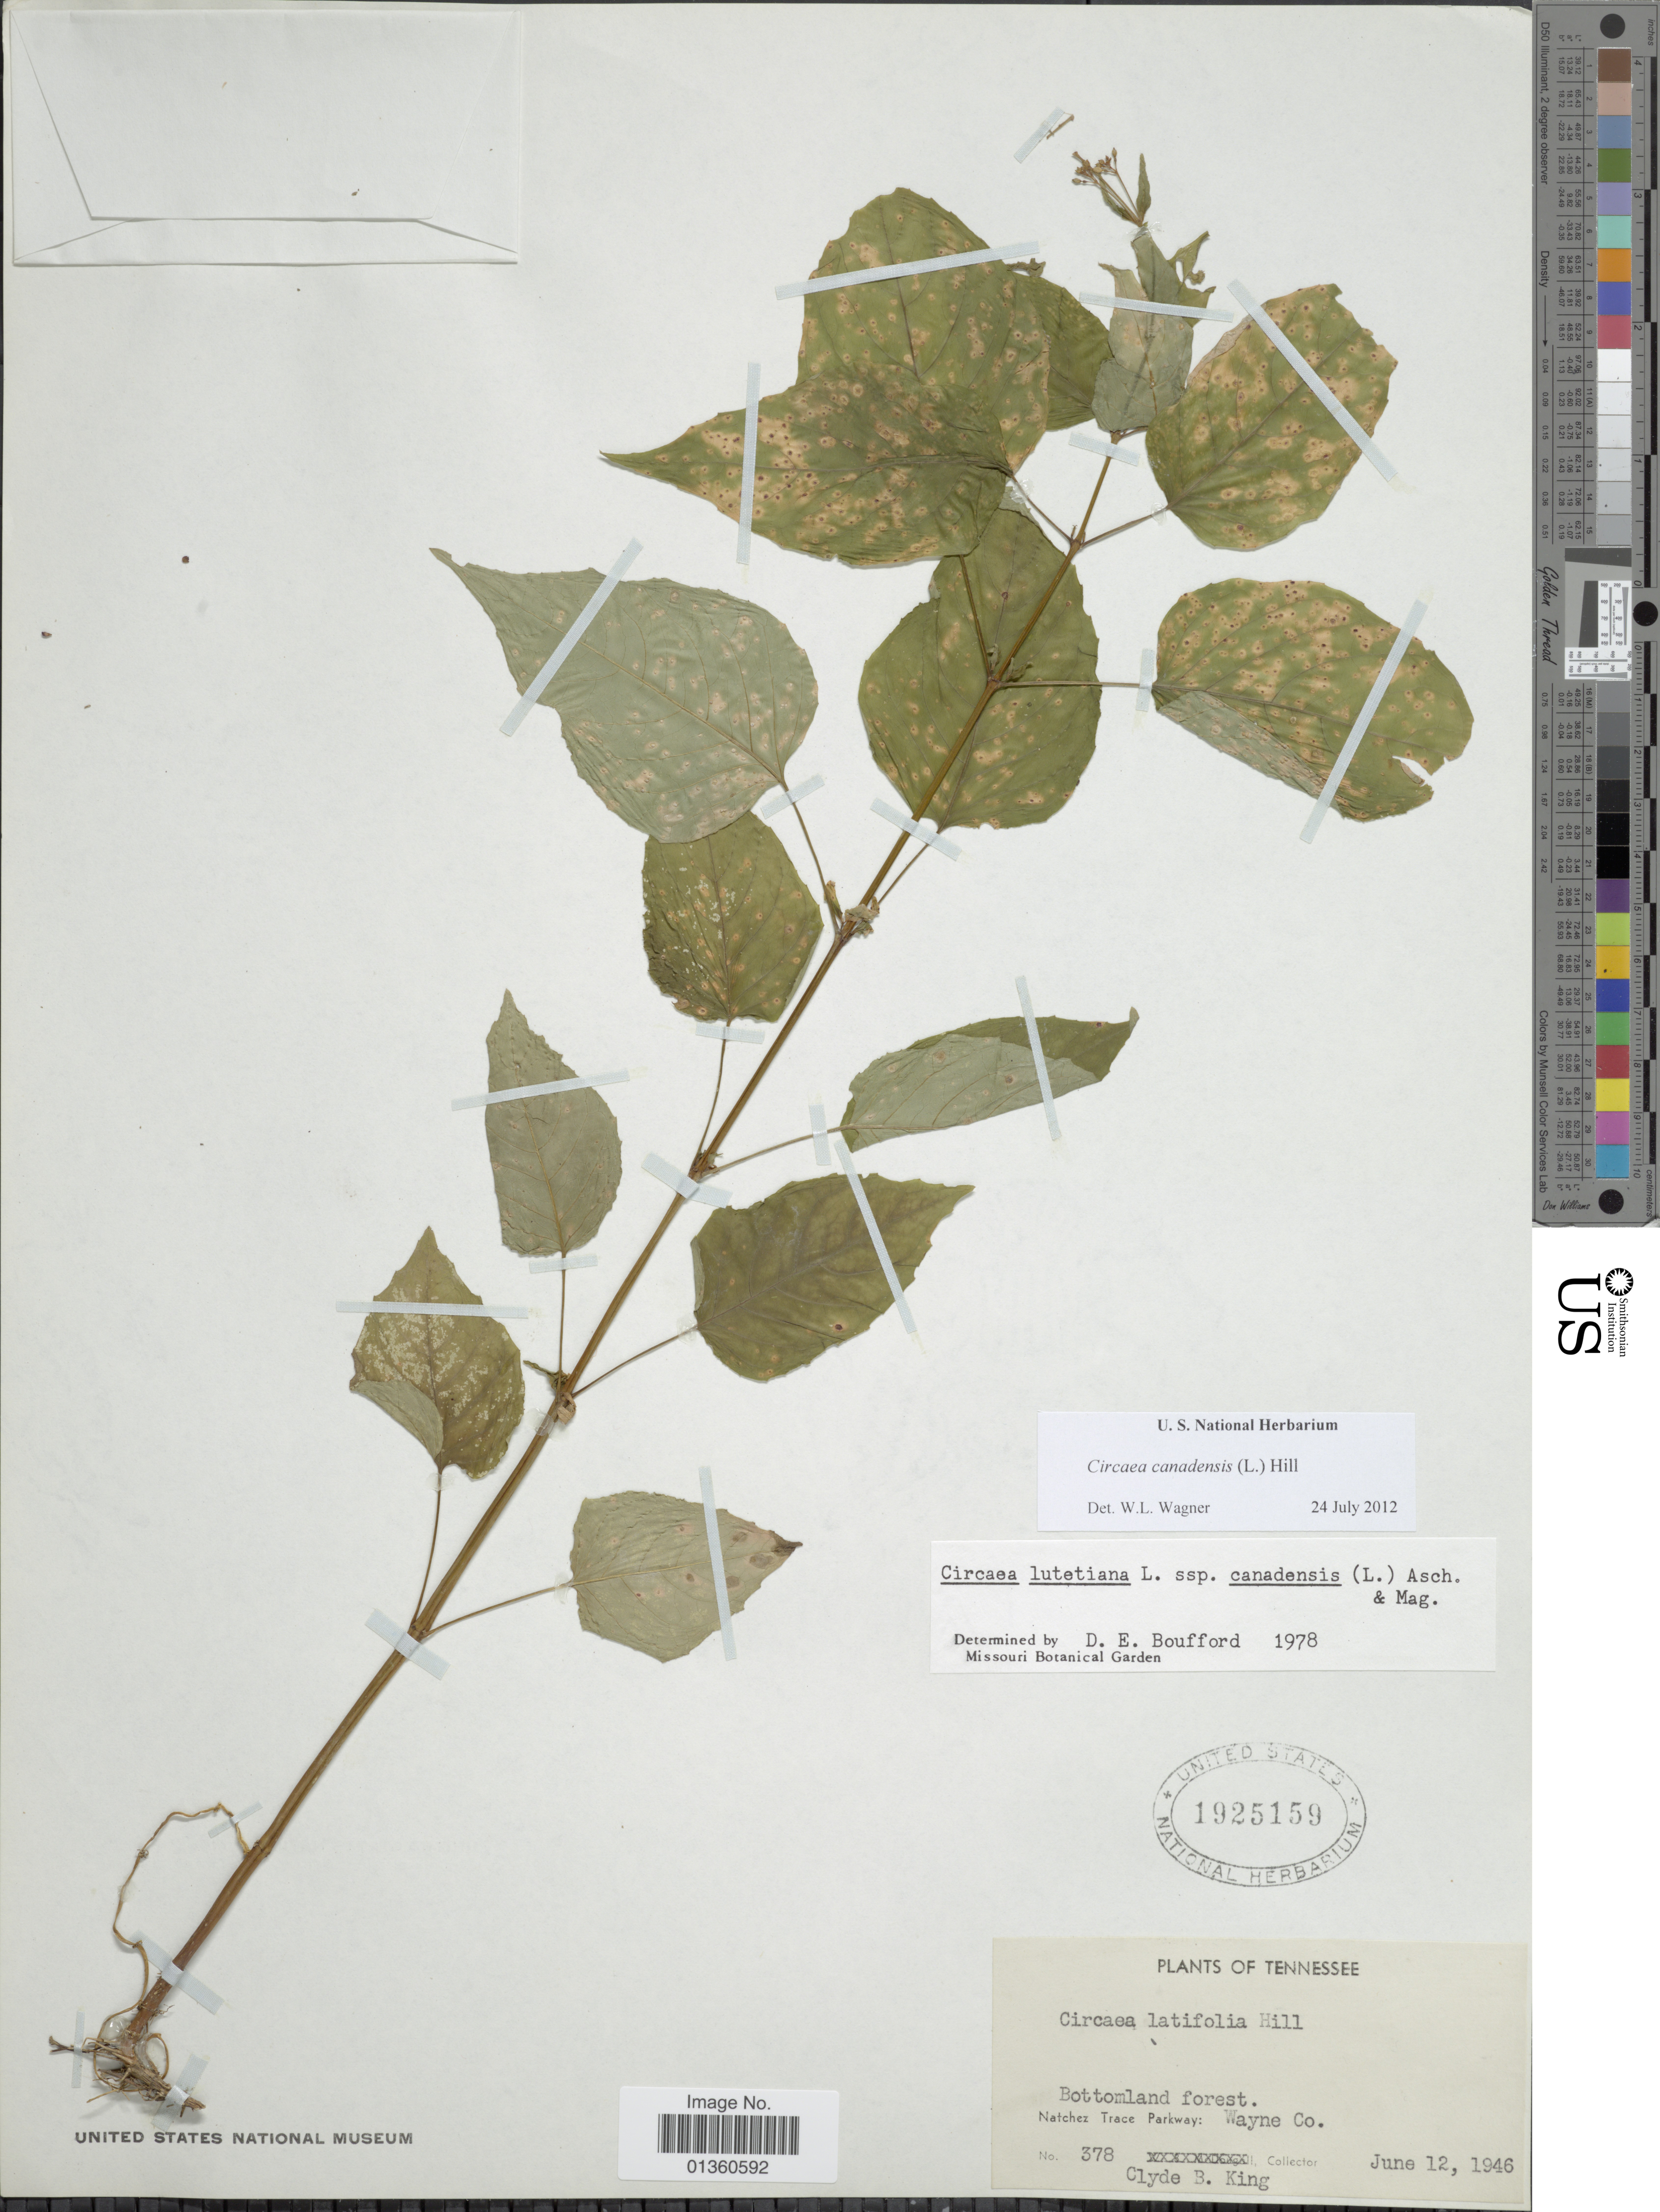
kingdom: Plantae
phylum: Tracheophyta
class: Magnoliopsida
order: Myrtales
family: Onagraceae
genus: Circaea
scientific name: Circaea canadensis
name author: (L.) Hill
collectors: C. King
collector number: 378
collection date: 1946-06-12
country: United States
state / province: Tennessee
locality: Bottomland forest. Natchez Trace Parkway: Wayne Co.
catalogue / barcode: US 1925159